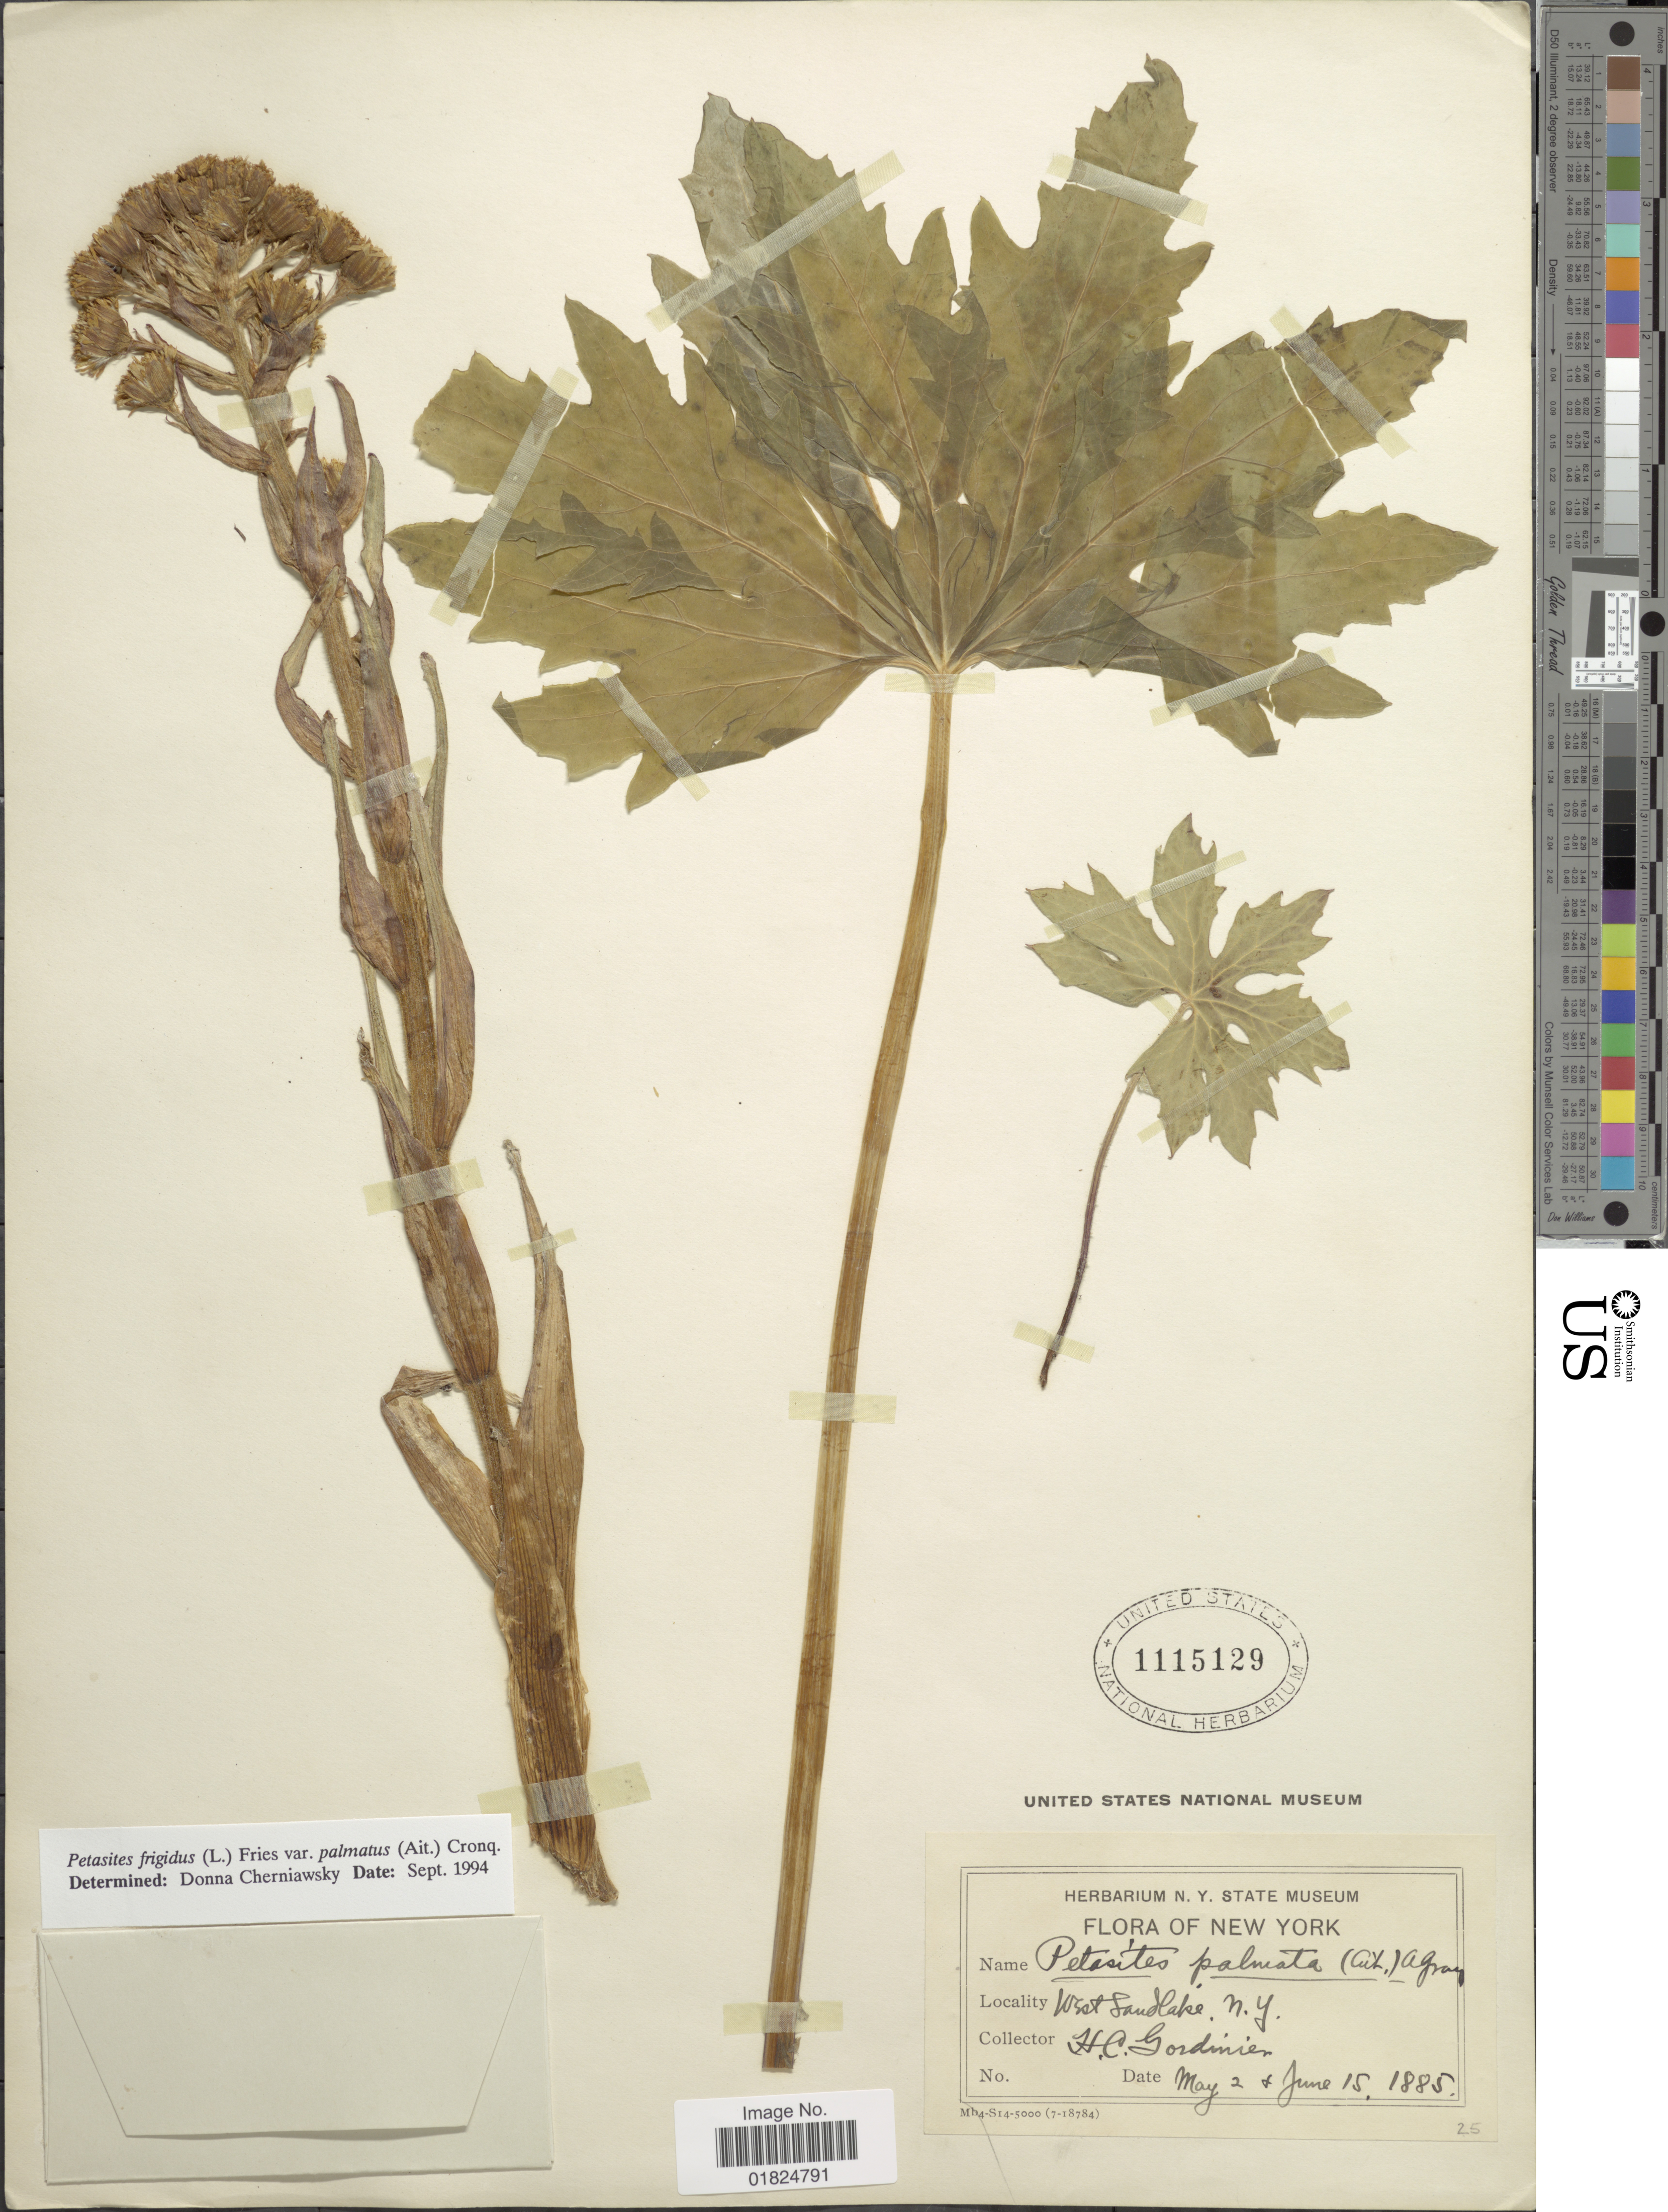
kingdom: Plantae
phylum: Tracheophyta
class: Magnoliopsida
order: Asterales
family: Asteraceae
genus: Petasites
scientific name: Petasites frigidus var. palmatus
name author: (Aiton) Cody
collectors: H. Gordinier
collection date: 1885-05-02/1885-06-15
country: United States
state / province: New York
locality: New York. West Sandlake. N. Y.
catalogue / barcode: US 1115129